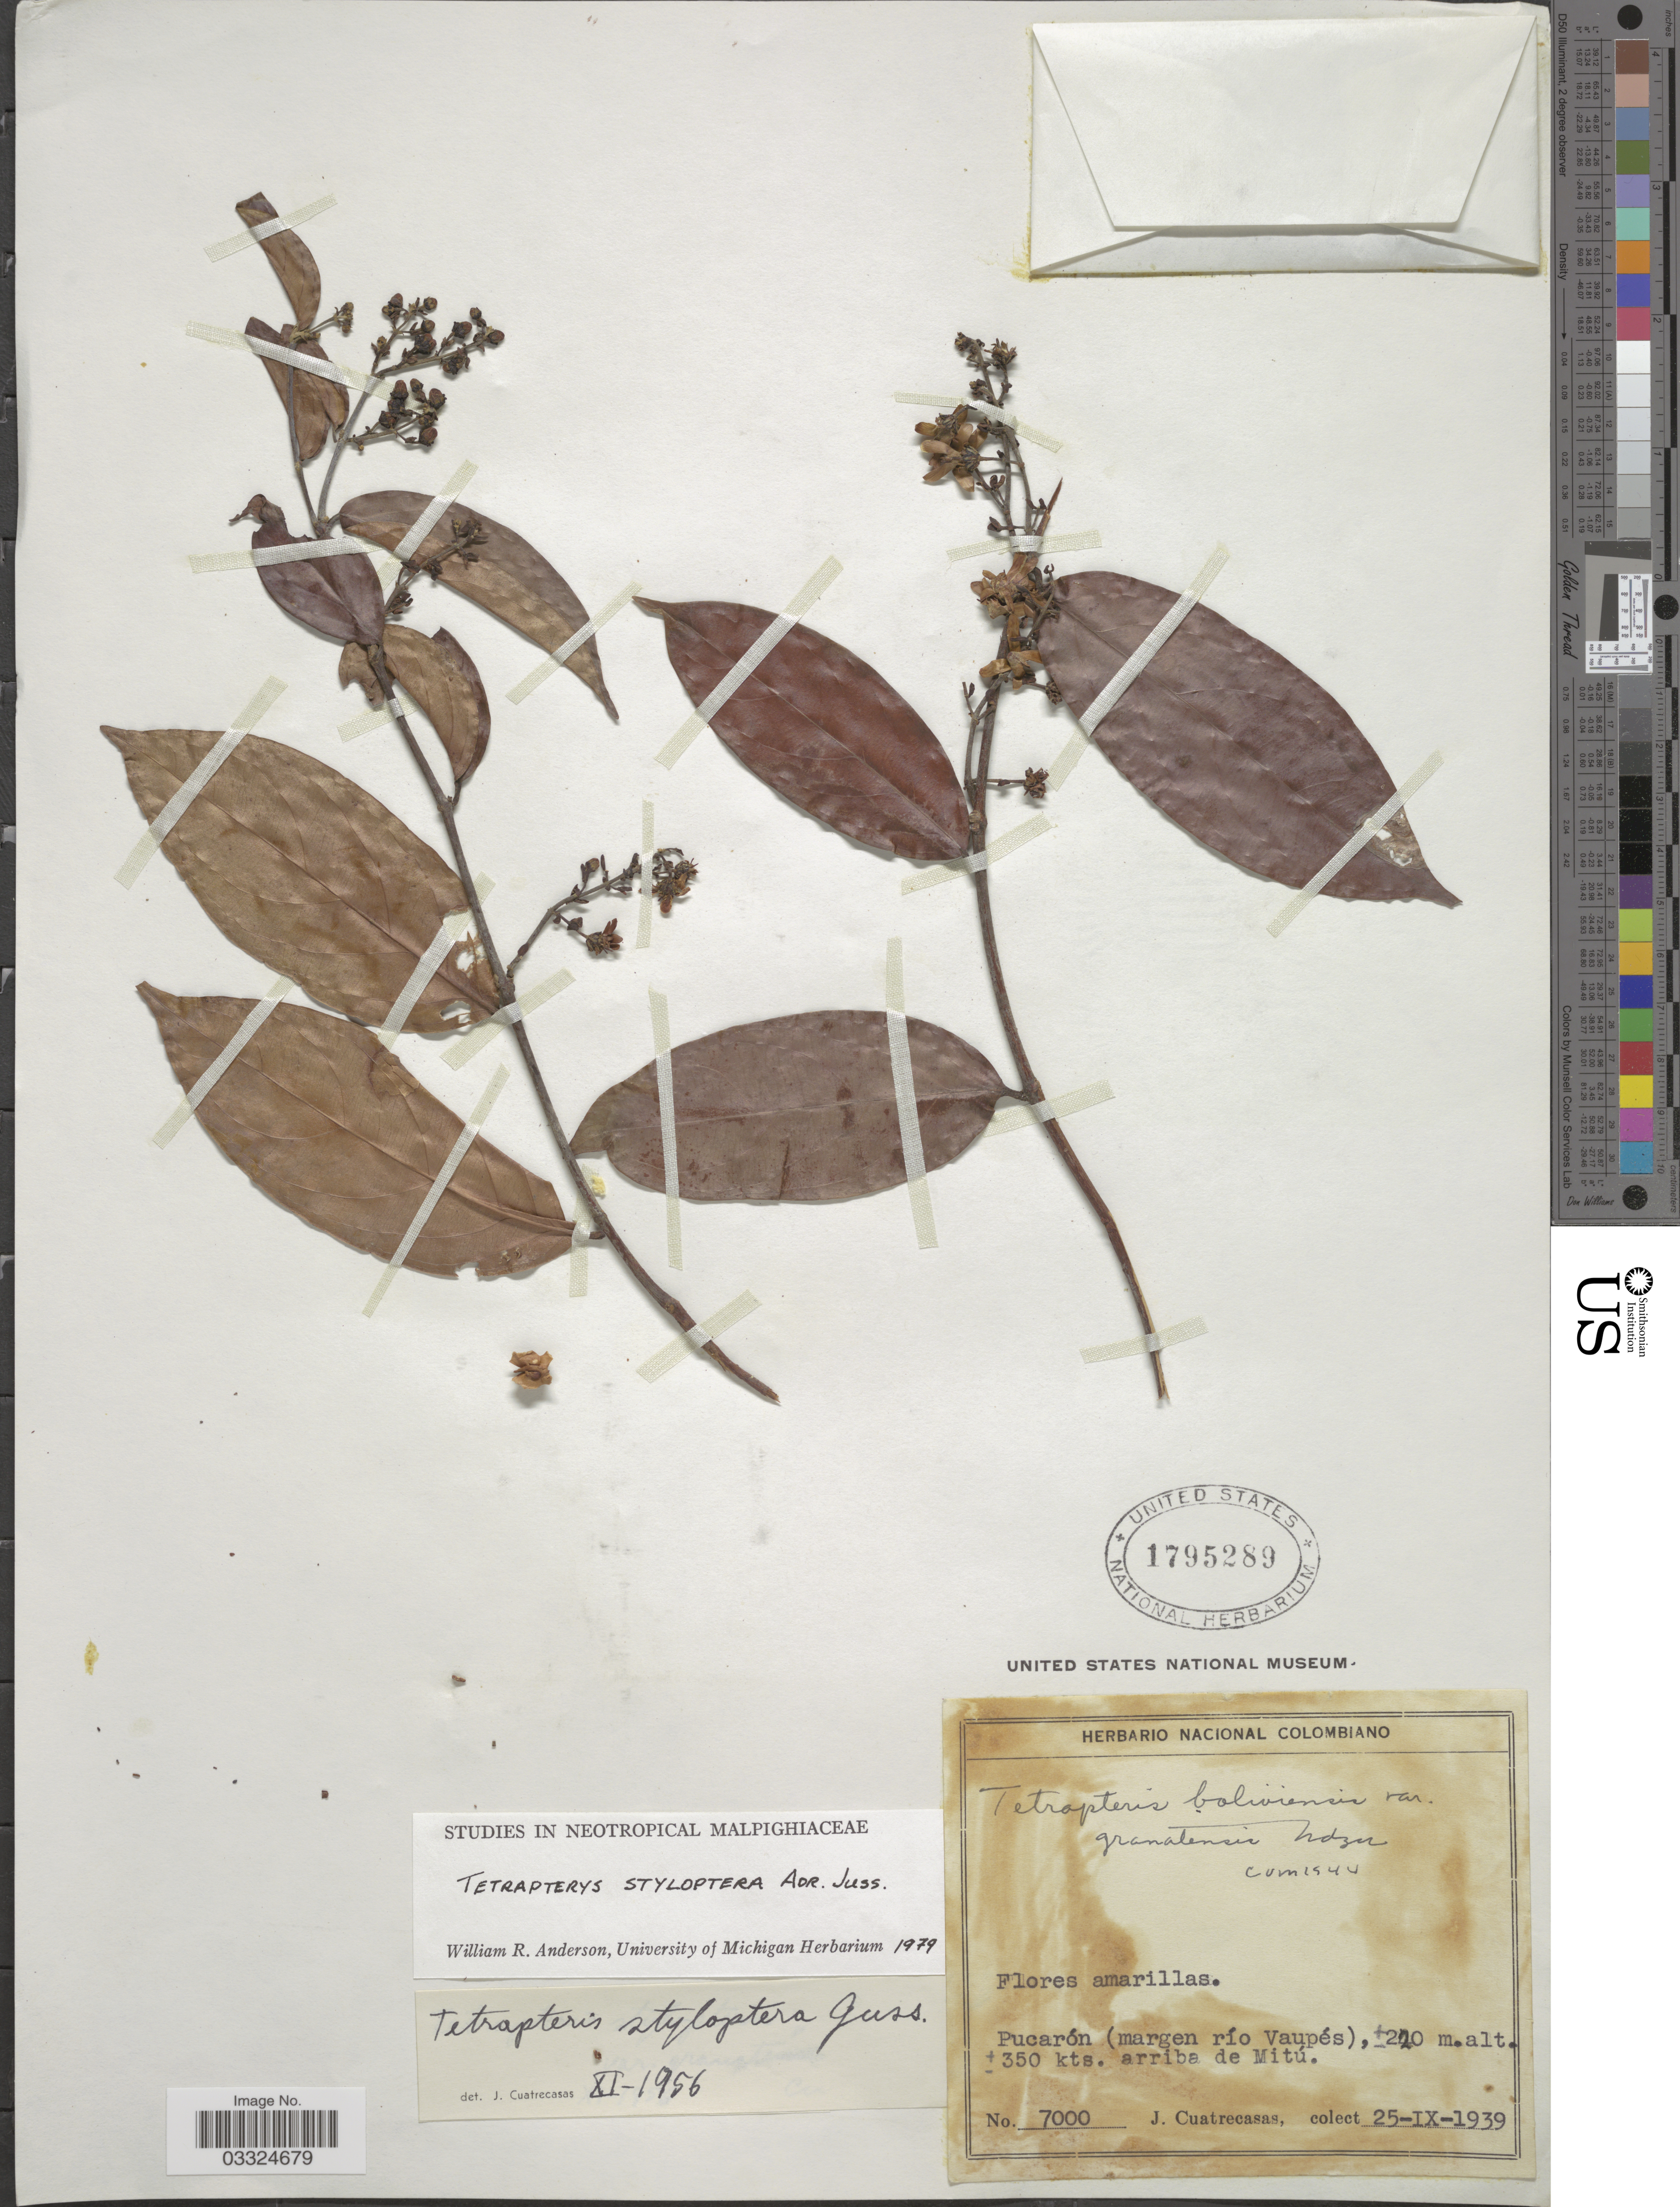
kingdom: Plantae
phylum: Tracheophyta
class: Magnoliopsida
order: Malpighiales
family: Malpighiaceae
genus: Glicophyllum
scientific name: Glicophyllum stylopterum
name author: (A. Juss.) R.F. Almeida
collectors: J. Cuatrecasas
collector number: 7000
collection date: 1939-09-25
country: Colombia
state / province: Vaupés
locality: Pucarón (margen río Vaupes), ± 350 kts. arriba de Mitú.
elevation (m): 220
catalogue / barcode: US 1795289